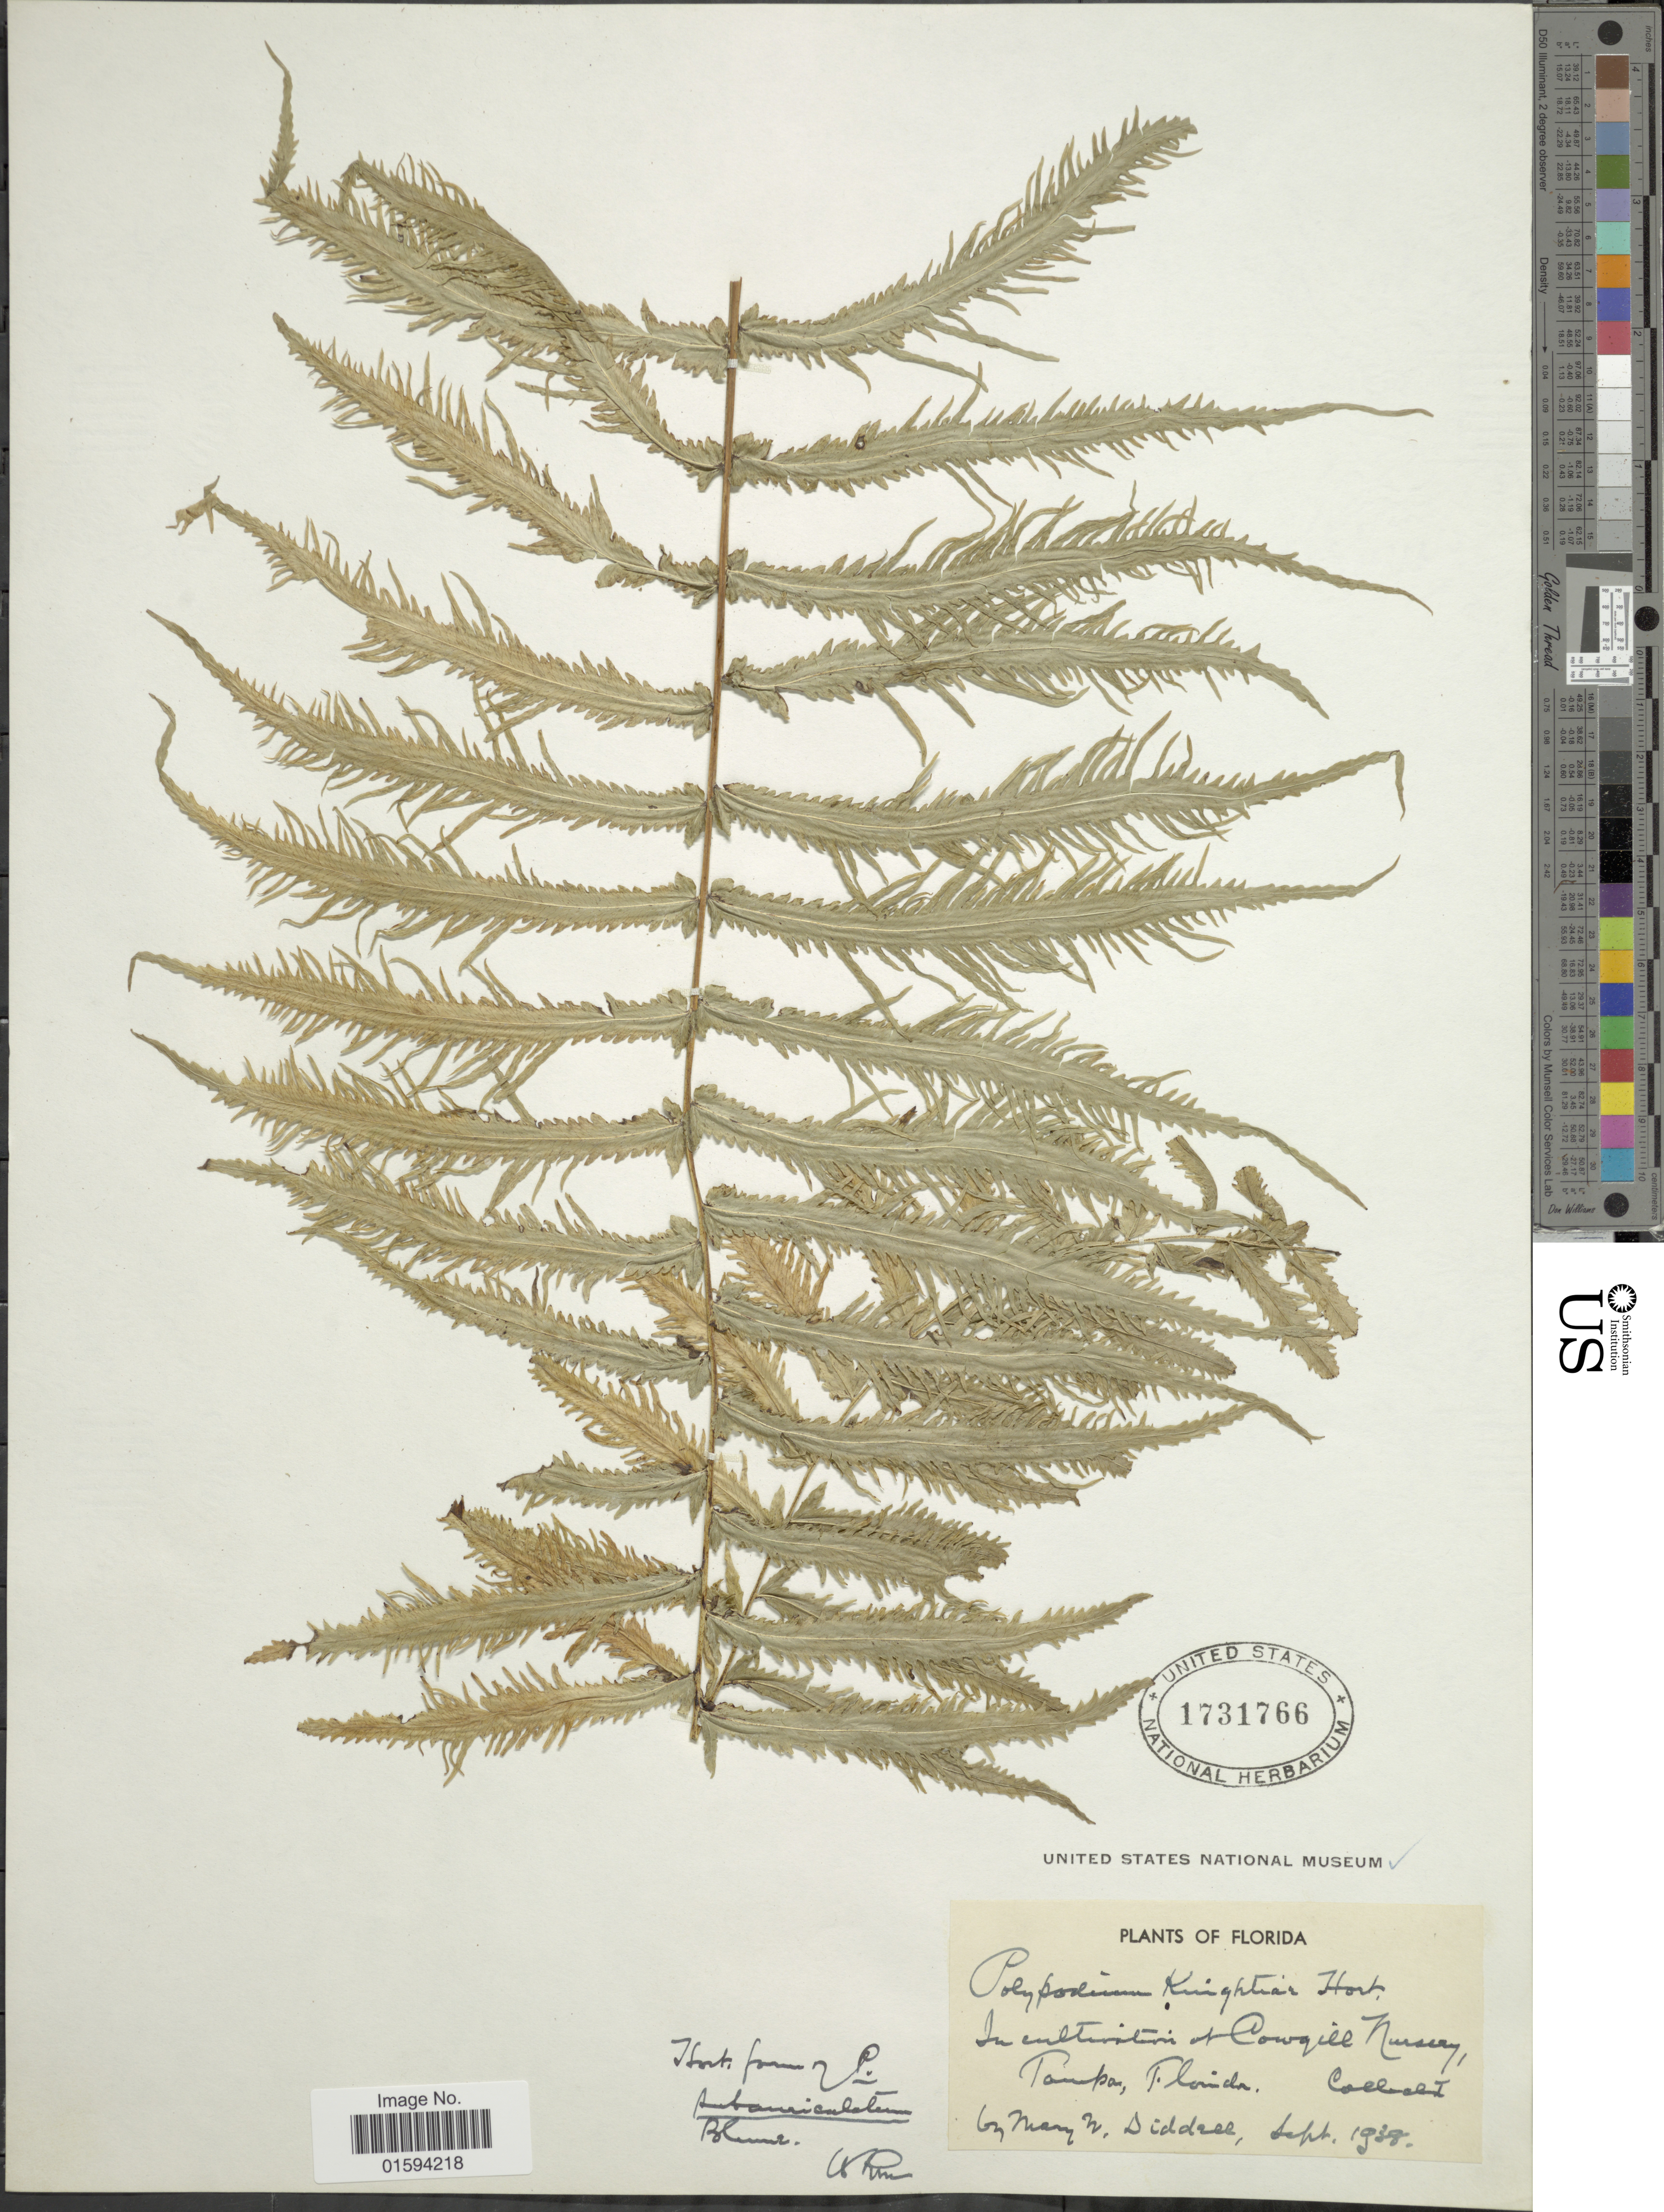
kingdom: Plantae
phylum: Tracheophyta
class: Polypodiopsida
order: Polypodiales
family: Polypodiaceae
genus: Polypodium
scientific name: Polypodium subauriculatum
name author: Blume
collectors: M. Diddell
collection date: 1938-09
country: United States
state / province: Florida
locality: In cultivation at Cowgill Nursery, Tampa, Florida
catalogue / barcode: US 1731766